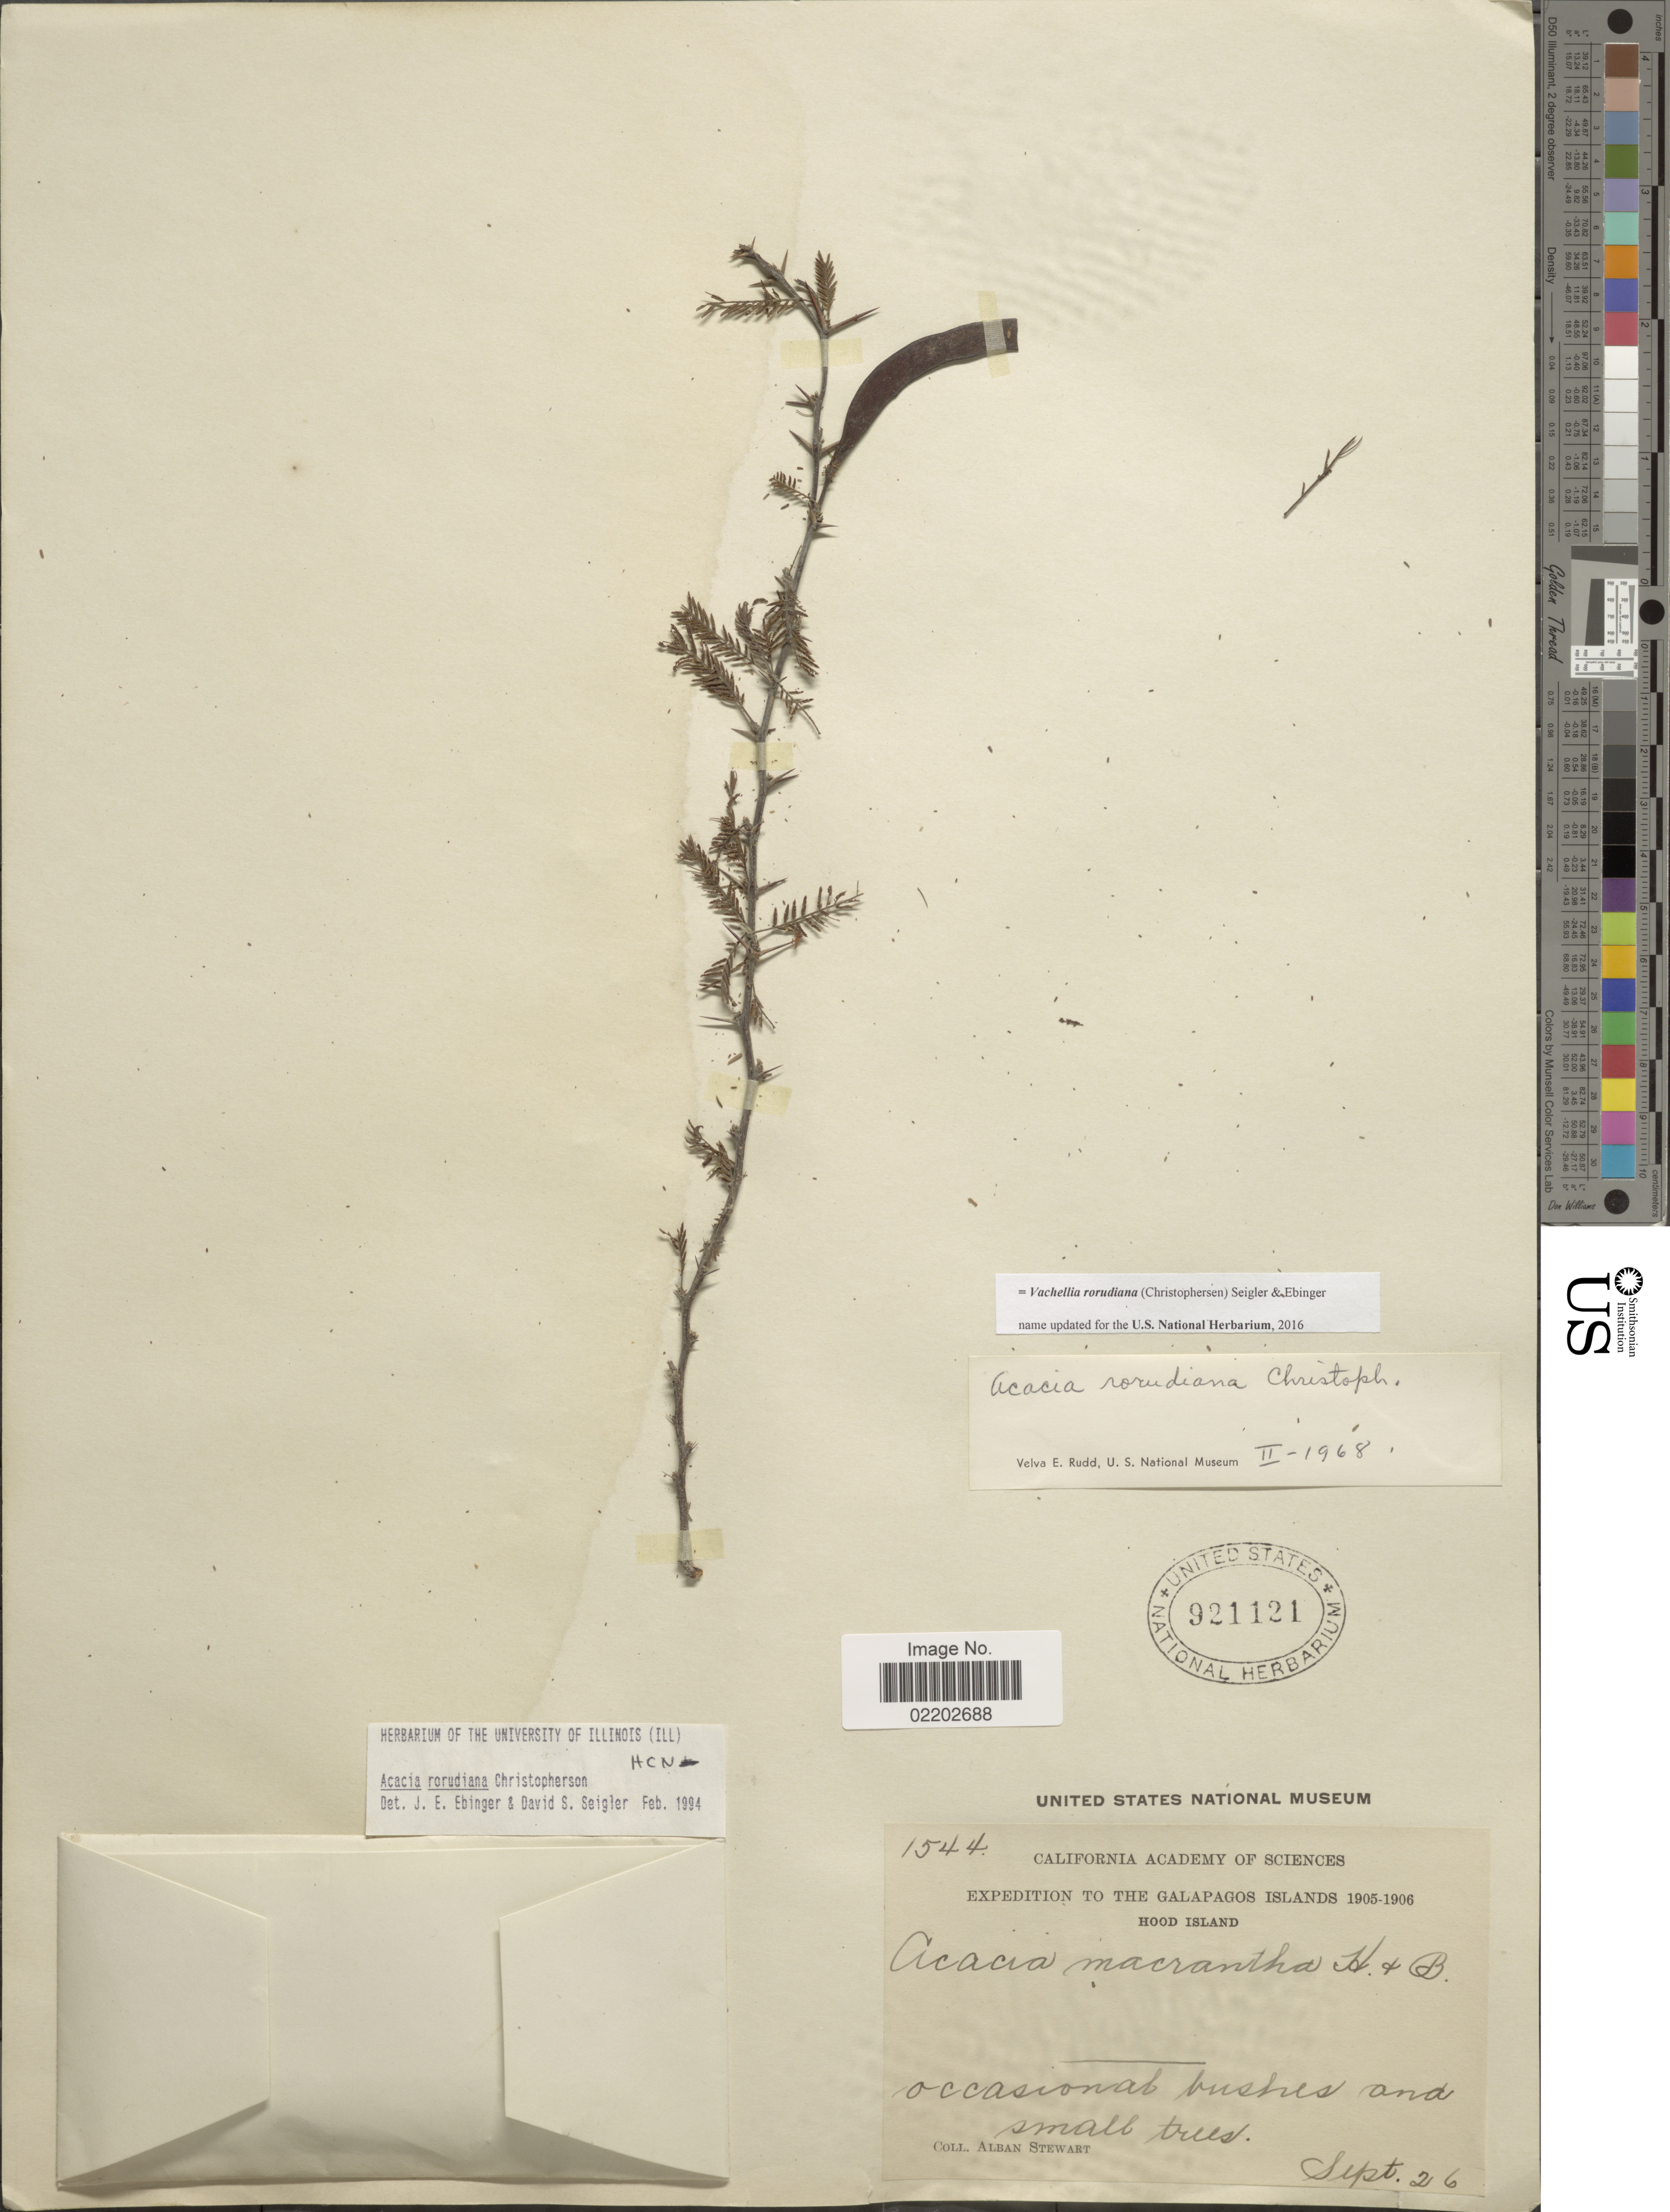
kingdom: Plantae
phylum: Tracheophyta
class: Magnoliopsida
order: Fabales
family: Fabaceae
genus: Vachellia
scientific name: Vachellia rorudiana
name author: (Christoph.) Seigler & Ebinger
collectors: A. Stewart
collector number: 1544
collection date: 1905-09-26/1906-09-26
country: Ecuador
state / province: Colón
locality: Galapagos Islands, Hood Island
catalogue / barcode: US 921121